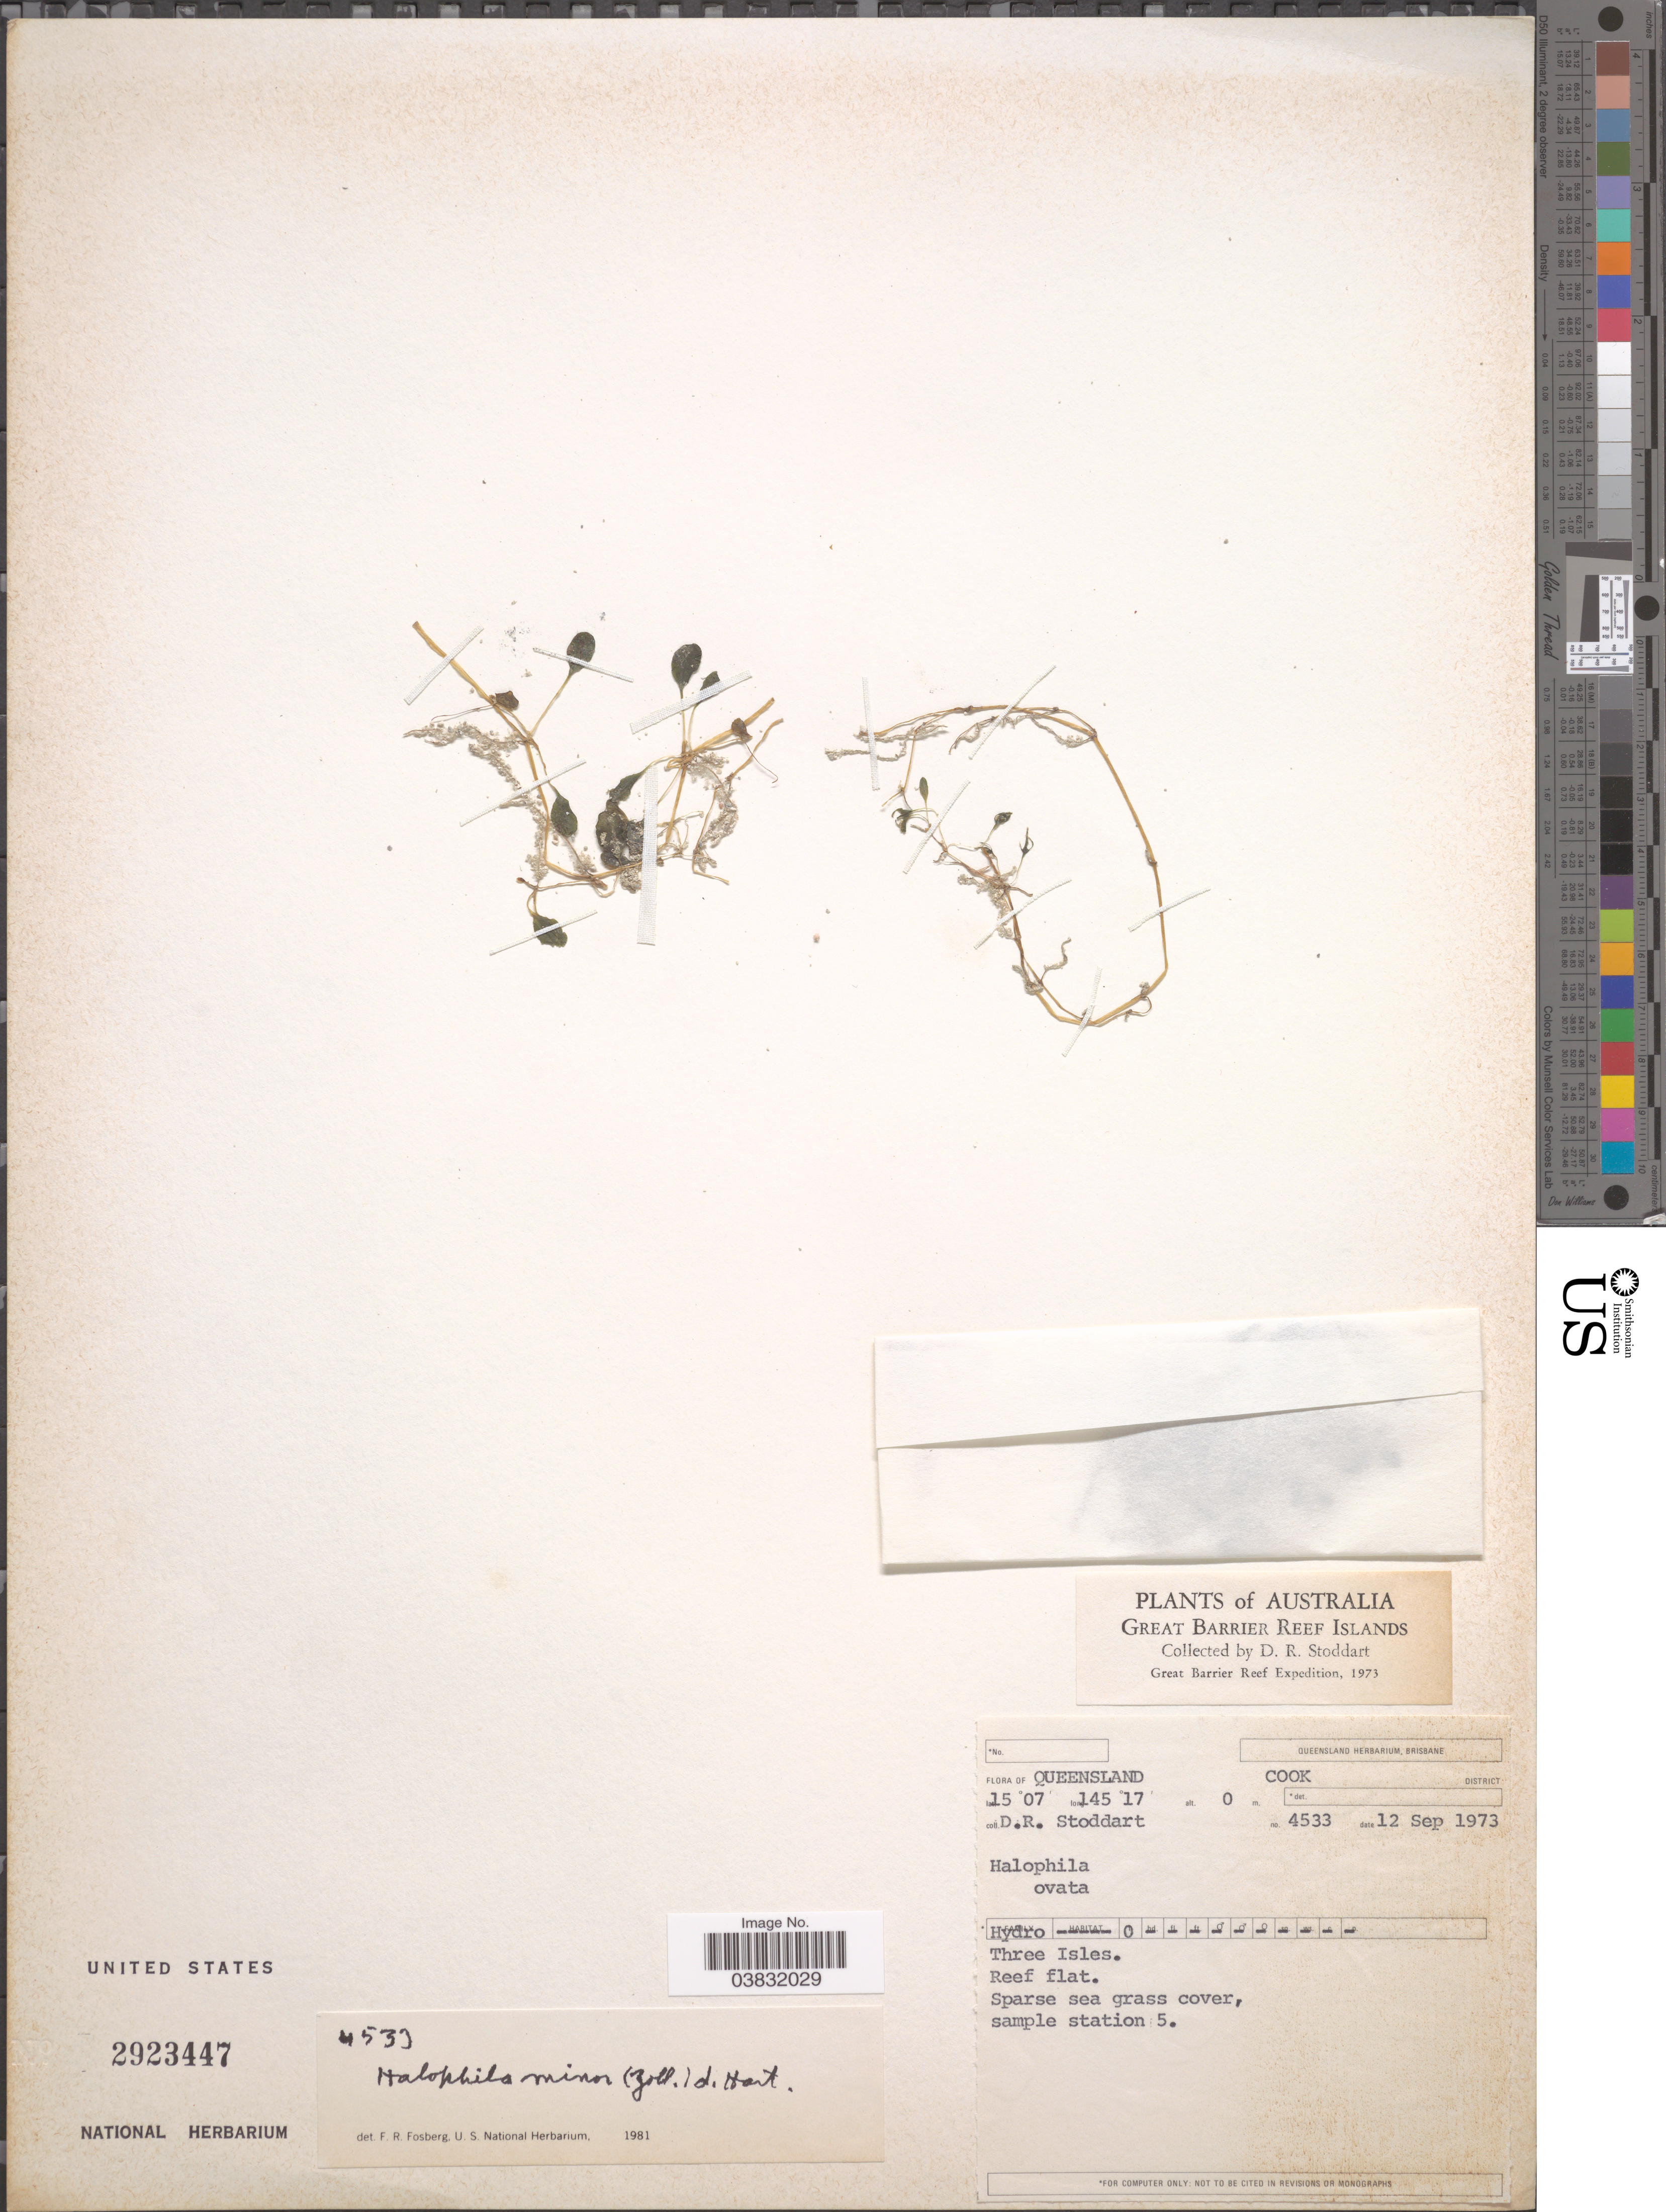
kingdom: Plantae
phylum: Tracheophyta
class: Liliopsida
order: Alismatales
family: Hydrocharitaceae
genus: Halophila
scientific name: Halophila minor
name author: (Zoll.) Hartog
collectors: D. R. Stoddart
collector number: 4533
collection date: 1973-09-12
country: Australia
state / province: Queensland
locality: Great Barrier Reef Islands. Cook District. Three Isles.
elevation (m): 0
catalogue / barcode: US 2923447